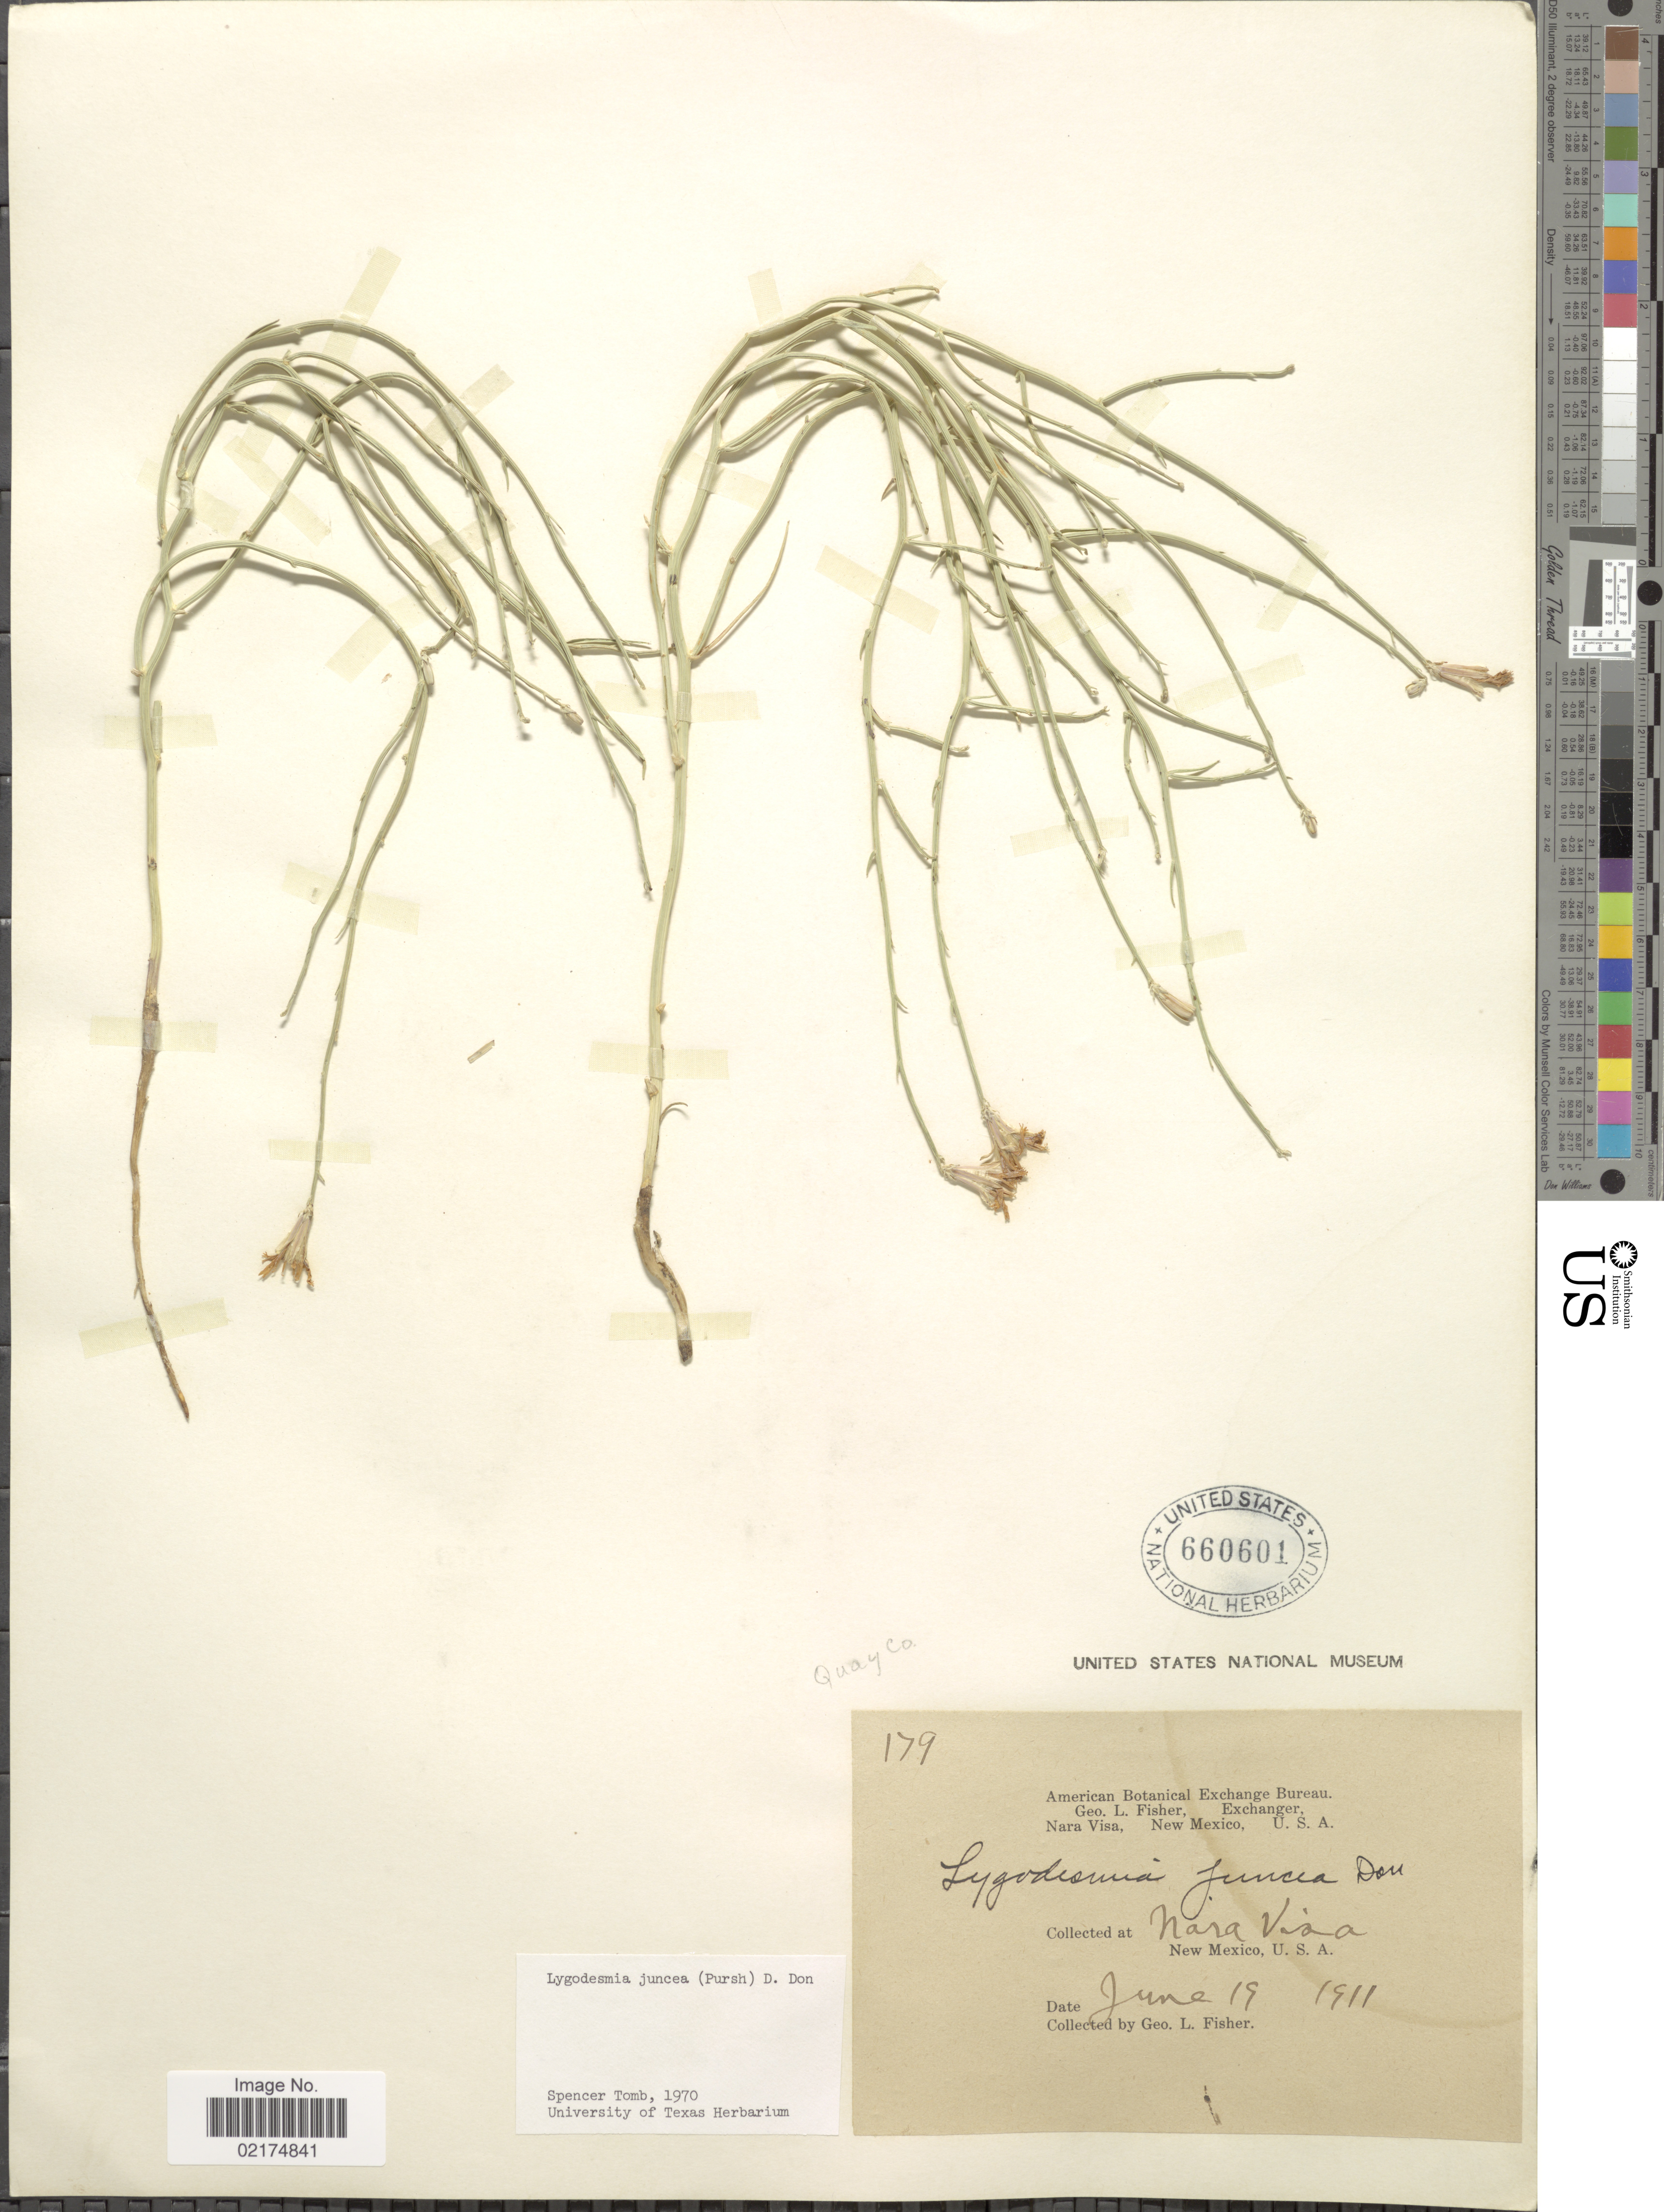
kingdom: Plantae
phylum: Tracheophyta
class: Magnoliopsida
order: Asterales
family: Asteraceae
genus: Lygodesmia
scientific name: Lygodesmia juncea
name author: D. Don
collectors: G. L. Fisher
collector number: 179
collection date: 1911-06-19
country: United States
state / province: New Mexico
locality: Nara Visa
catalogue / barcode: US 660601